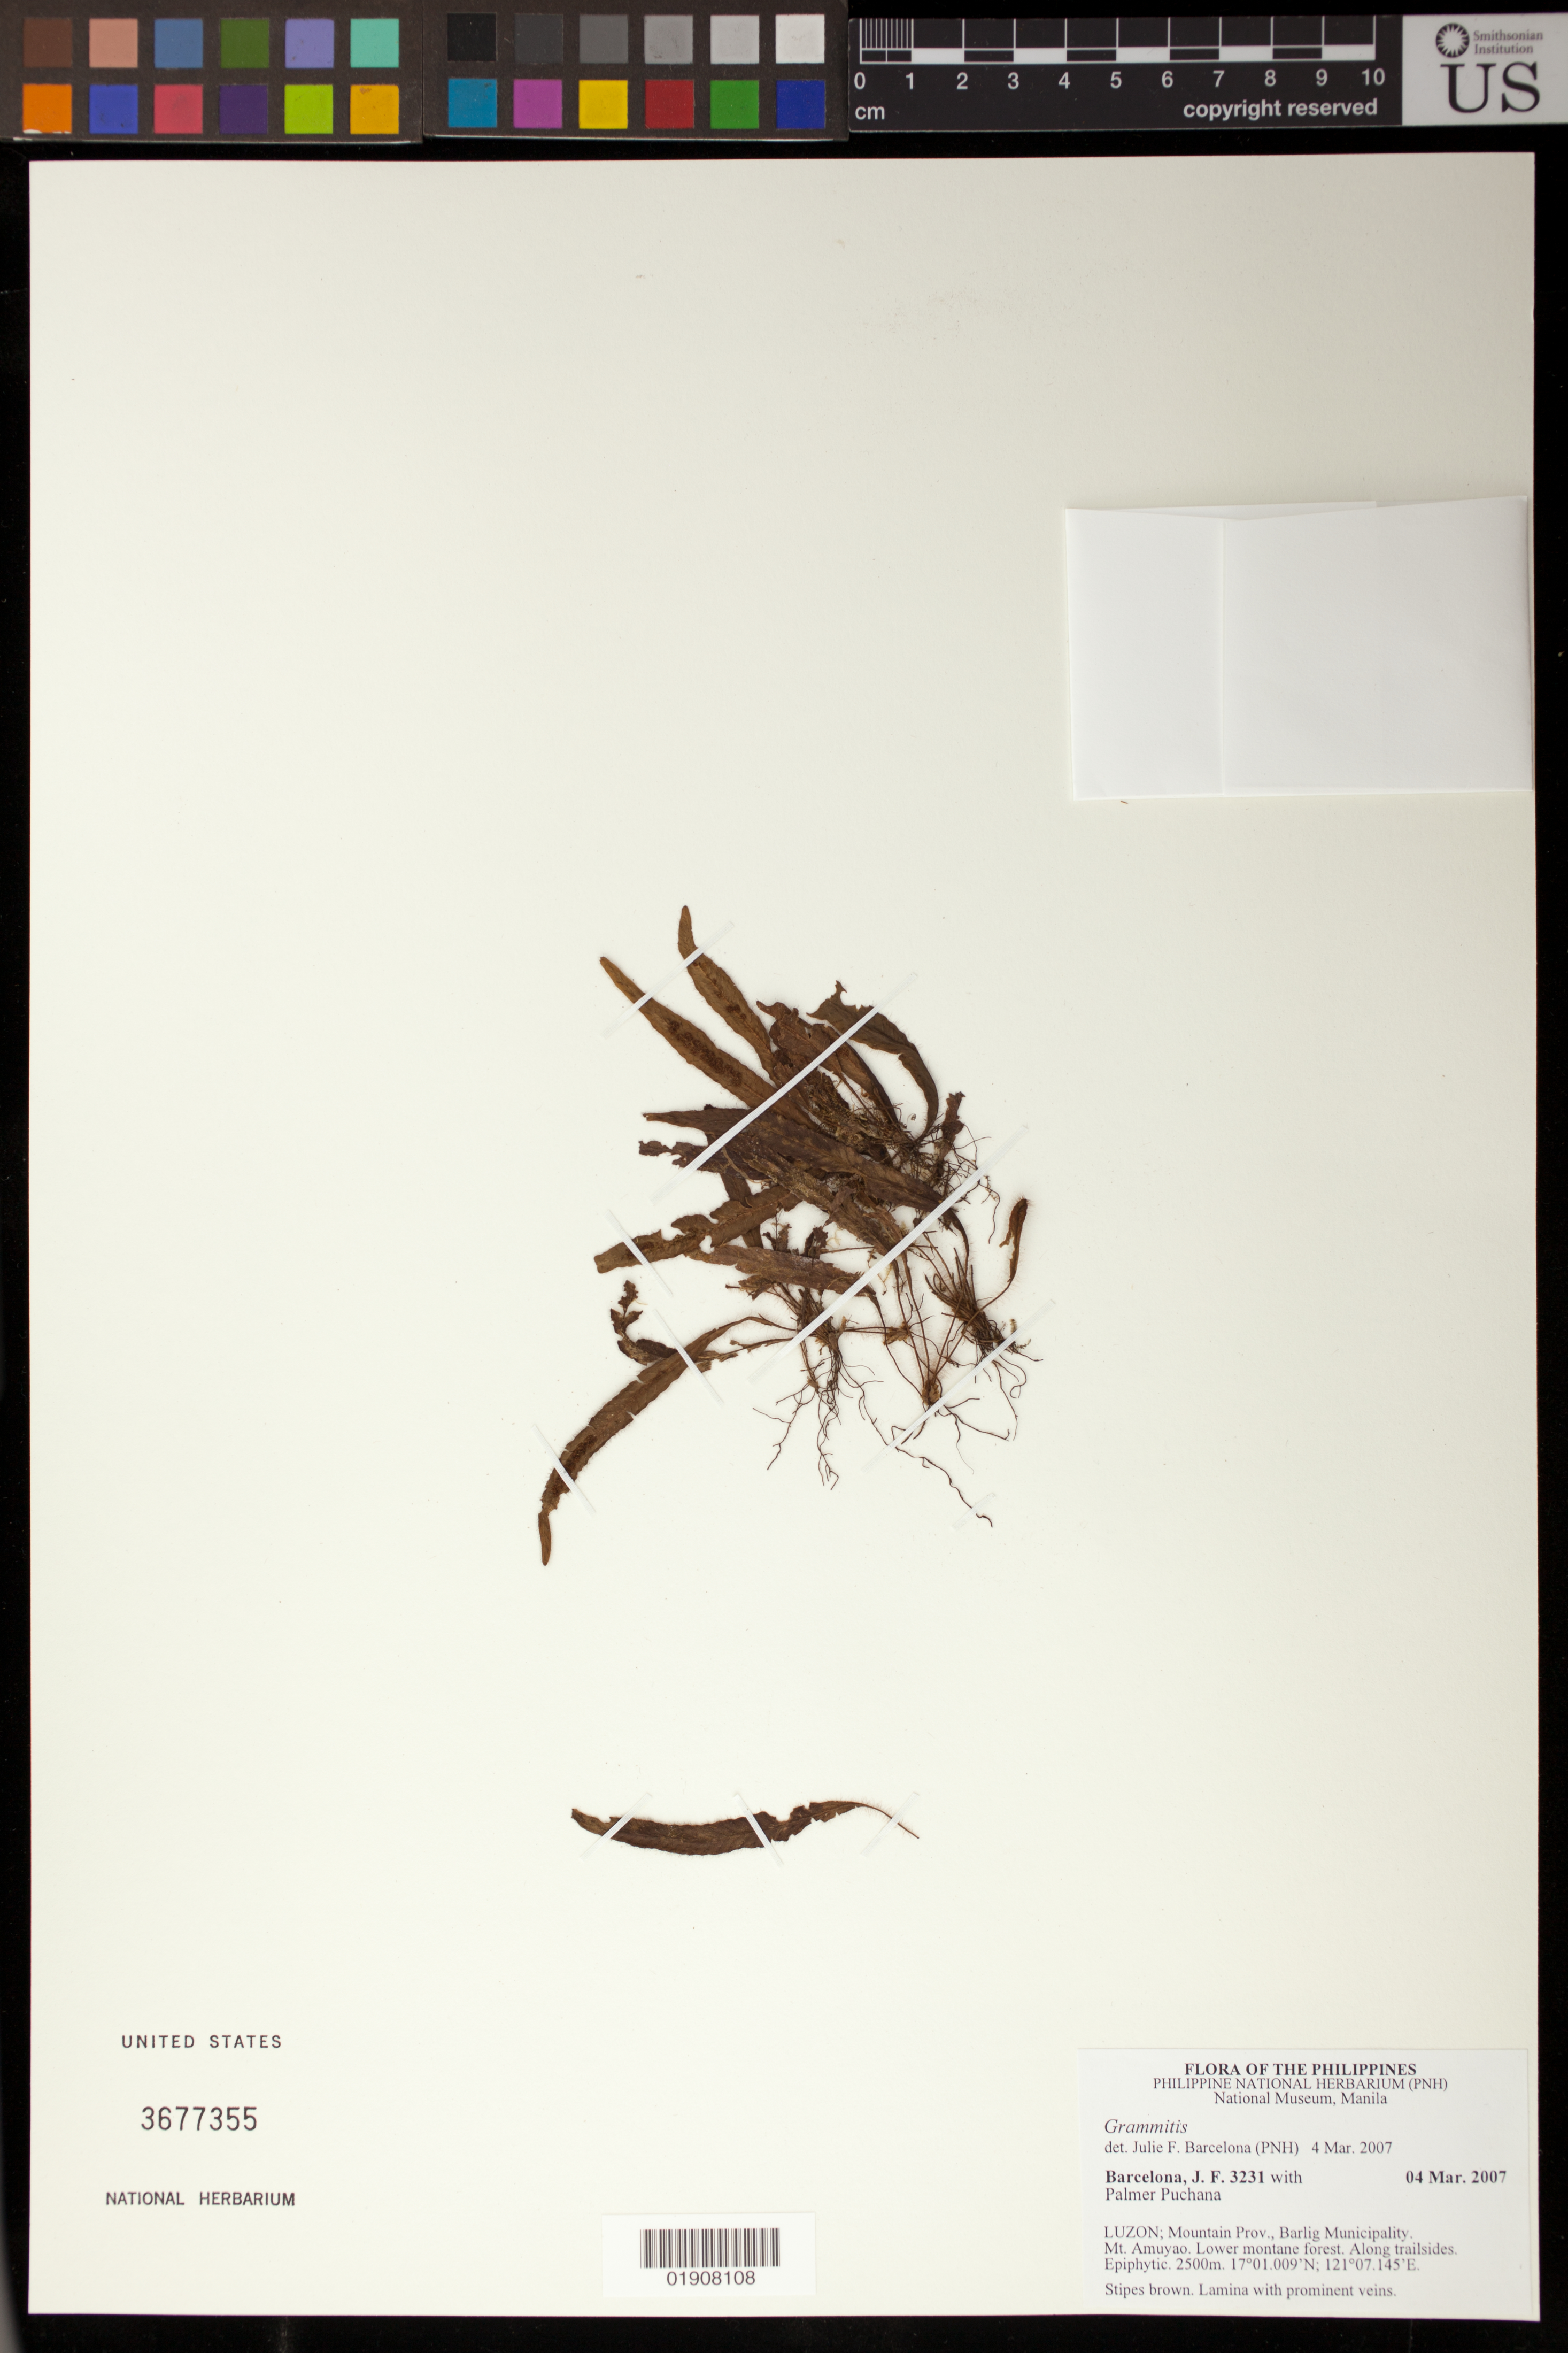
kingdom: Plantae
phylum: Tracheophyta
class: Polypodiopsida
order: Polypodiales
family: Polypodiaceae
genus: Grammitis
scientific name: Grammitis sp.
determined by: Barcelona, J. F.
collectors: J. F. Barcelona & P. Puchana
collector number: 3231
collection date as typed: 4 Mar 2007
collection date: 2007-03-04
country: Philippines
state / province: Cordillera (Administrative Region)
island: Luzon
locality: Luzon; Mountain Prov., Barlig Municipality; Mt. Amuyao. Along trailsides.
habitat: Lower montane forest.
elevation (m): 2500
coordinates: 17 01.009 N, 121 07.145 E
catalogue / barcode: US 3677355